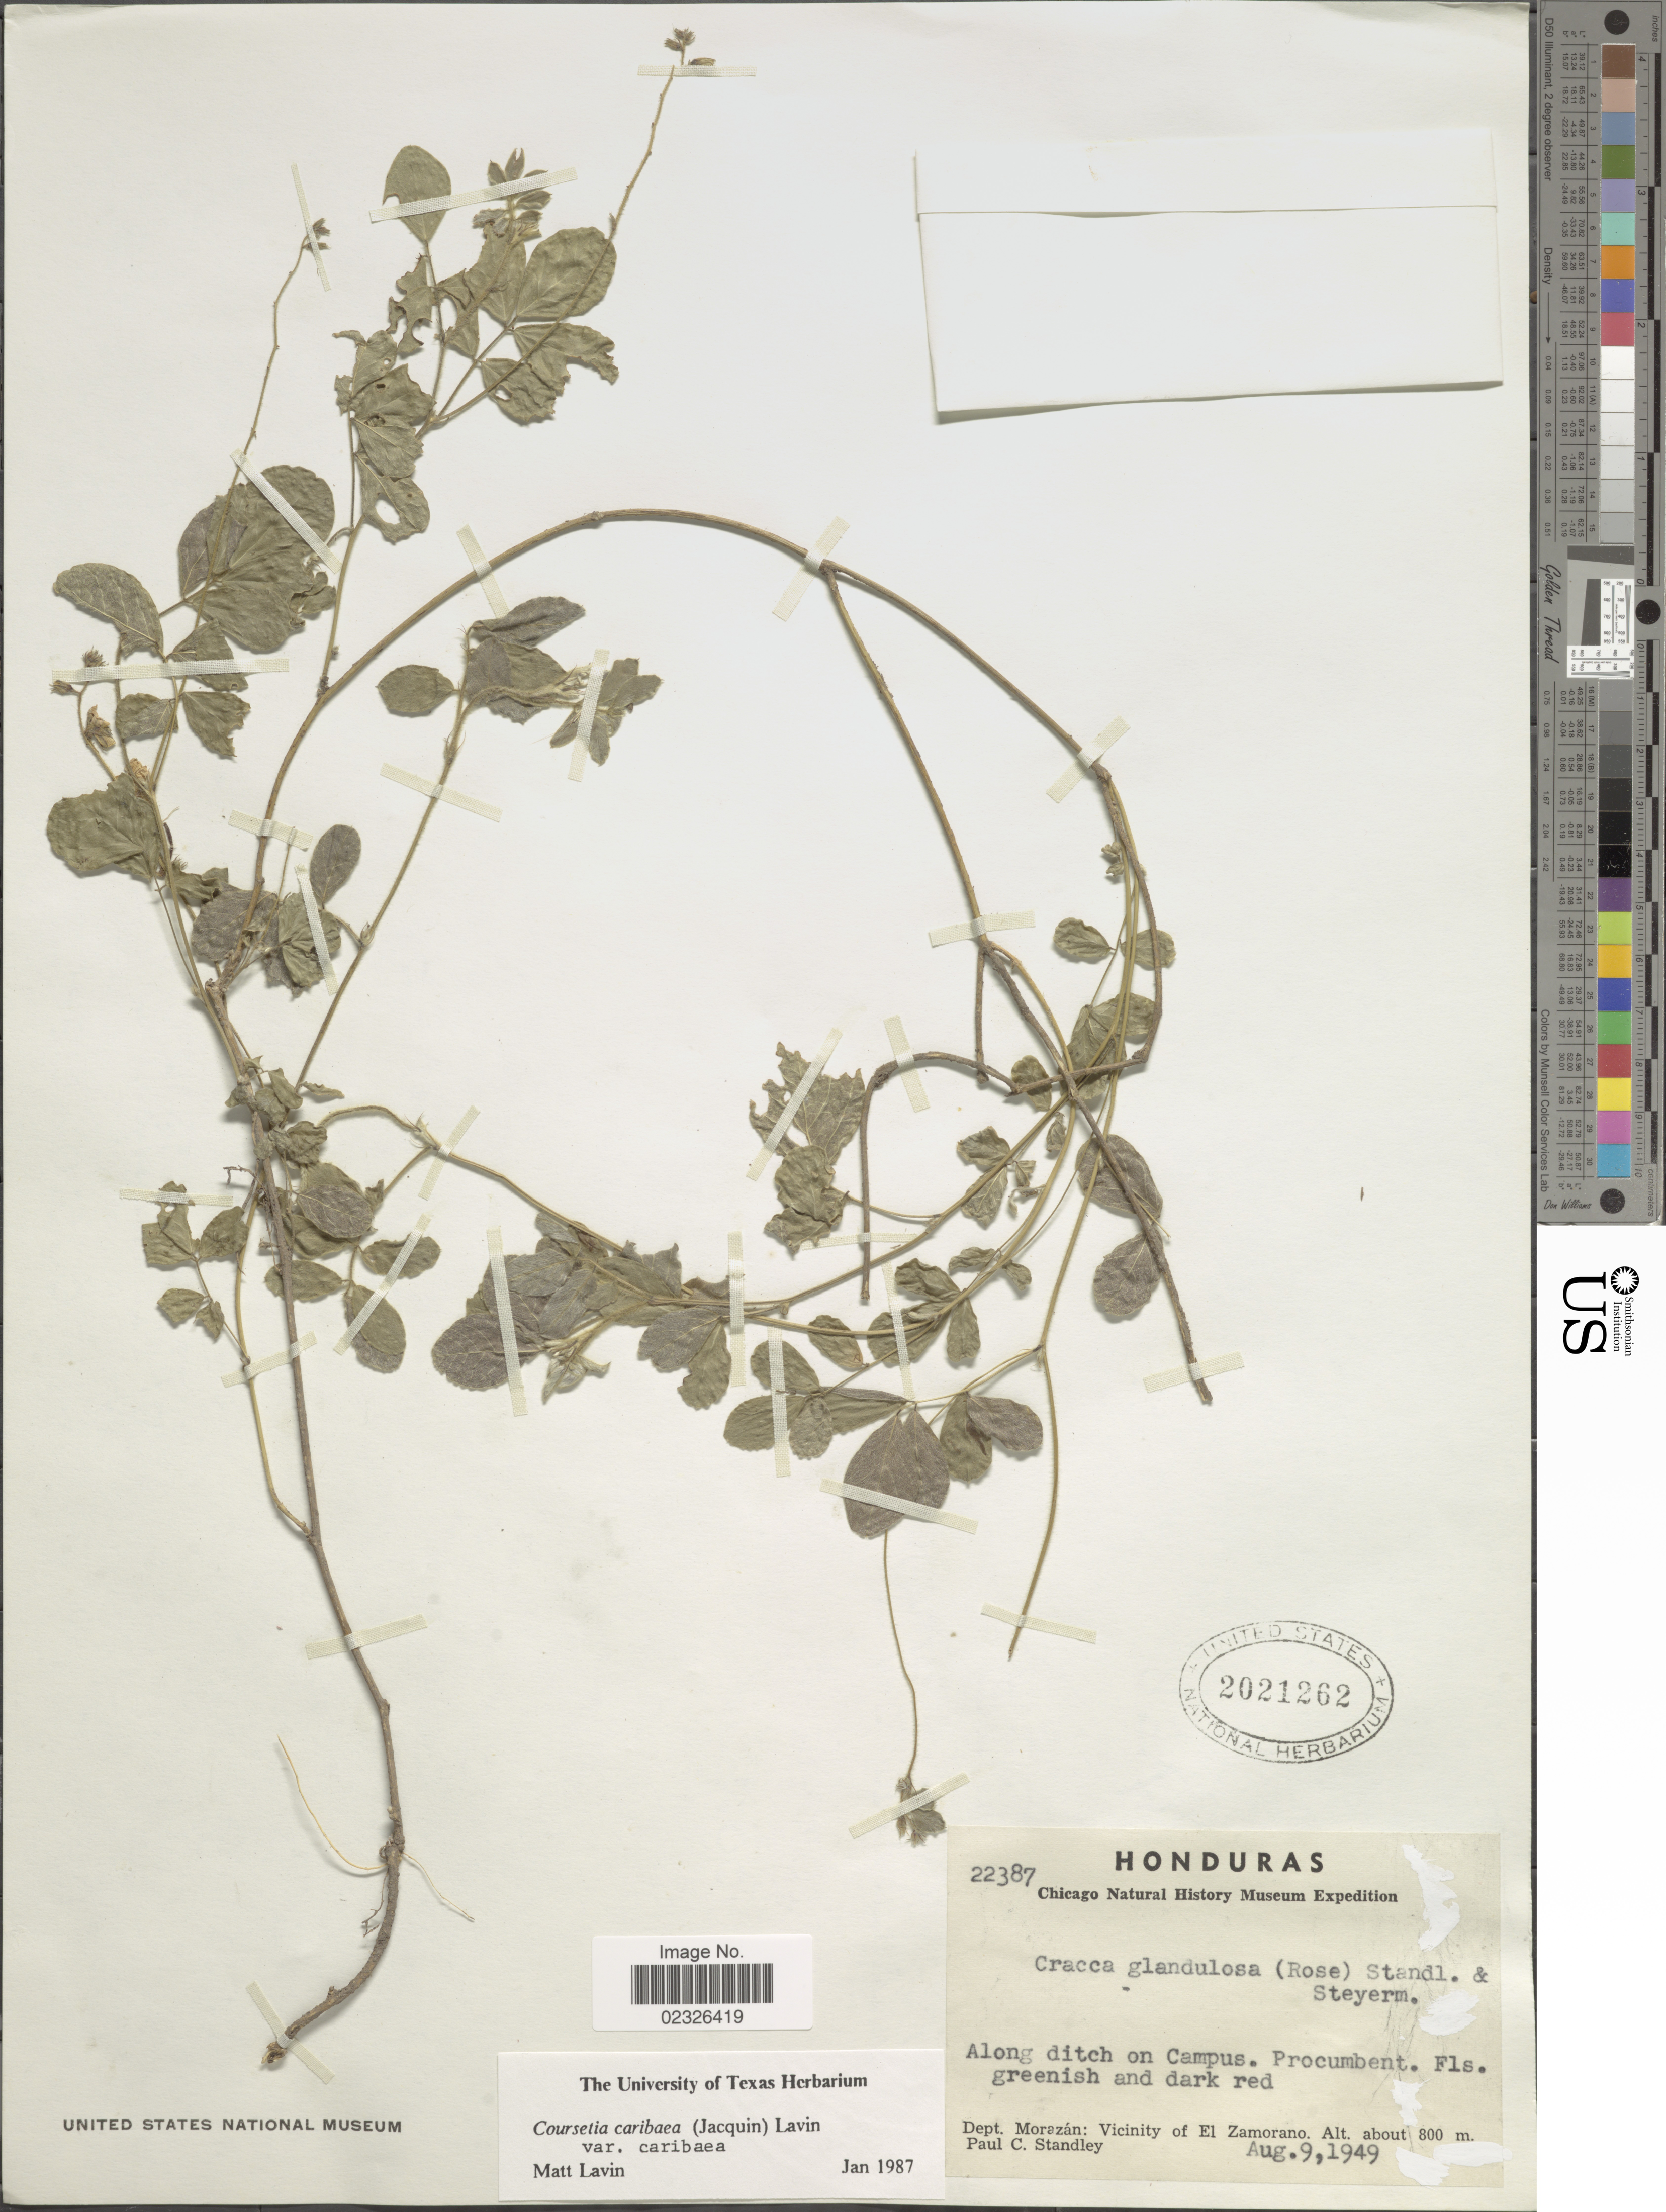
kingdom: Plantae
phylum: Tracheophyta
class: Magnoliopsida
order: Fabales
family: Fabaceae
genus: Coursetia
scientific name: Coursetia caribaea var. caribaea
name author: (Jacq.) Lavin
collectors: P. C. Standley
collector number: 22387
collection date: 1949-08-09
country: Honduras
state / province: Fco. Morazán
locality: Dept. Morazan: Vicinity of El Zamorano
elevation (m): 800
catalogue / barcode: US 2021262